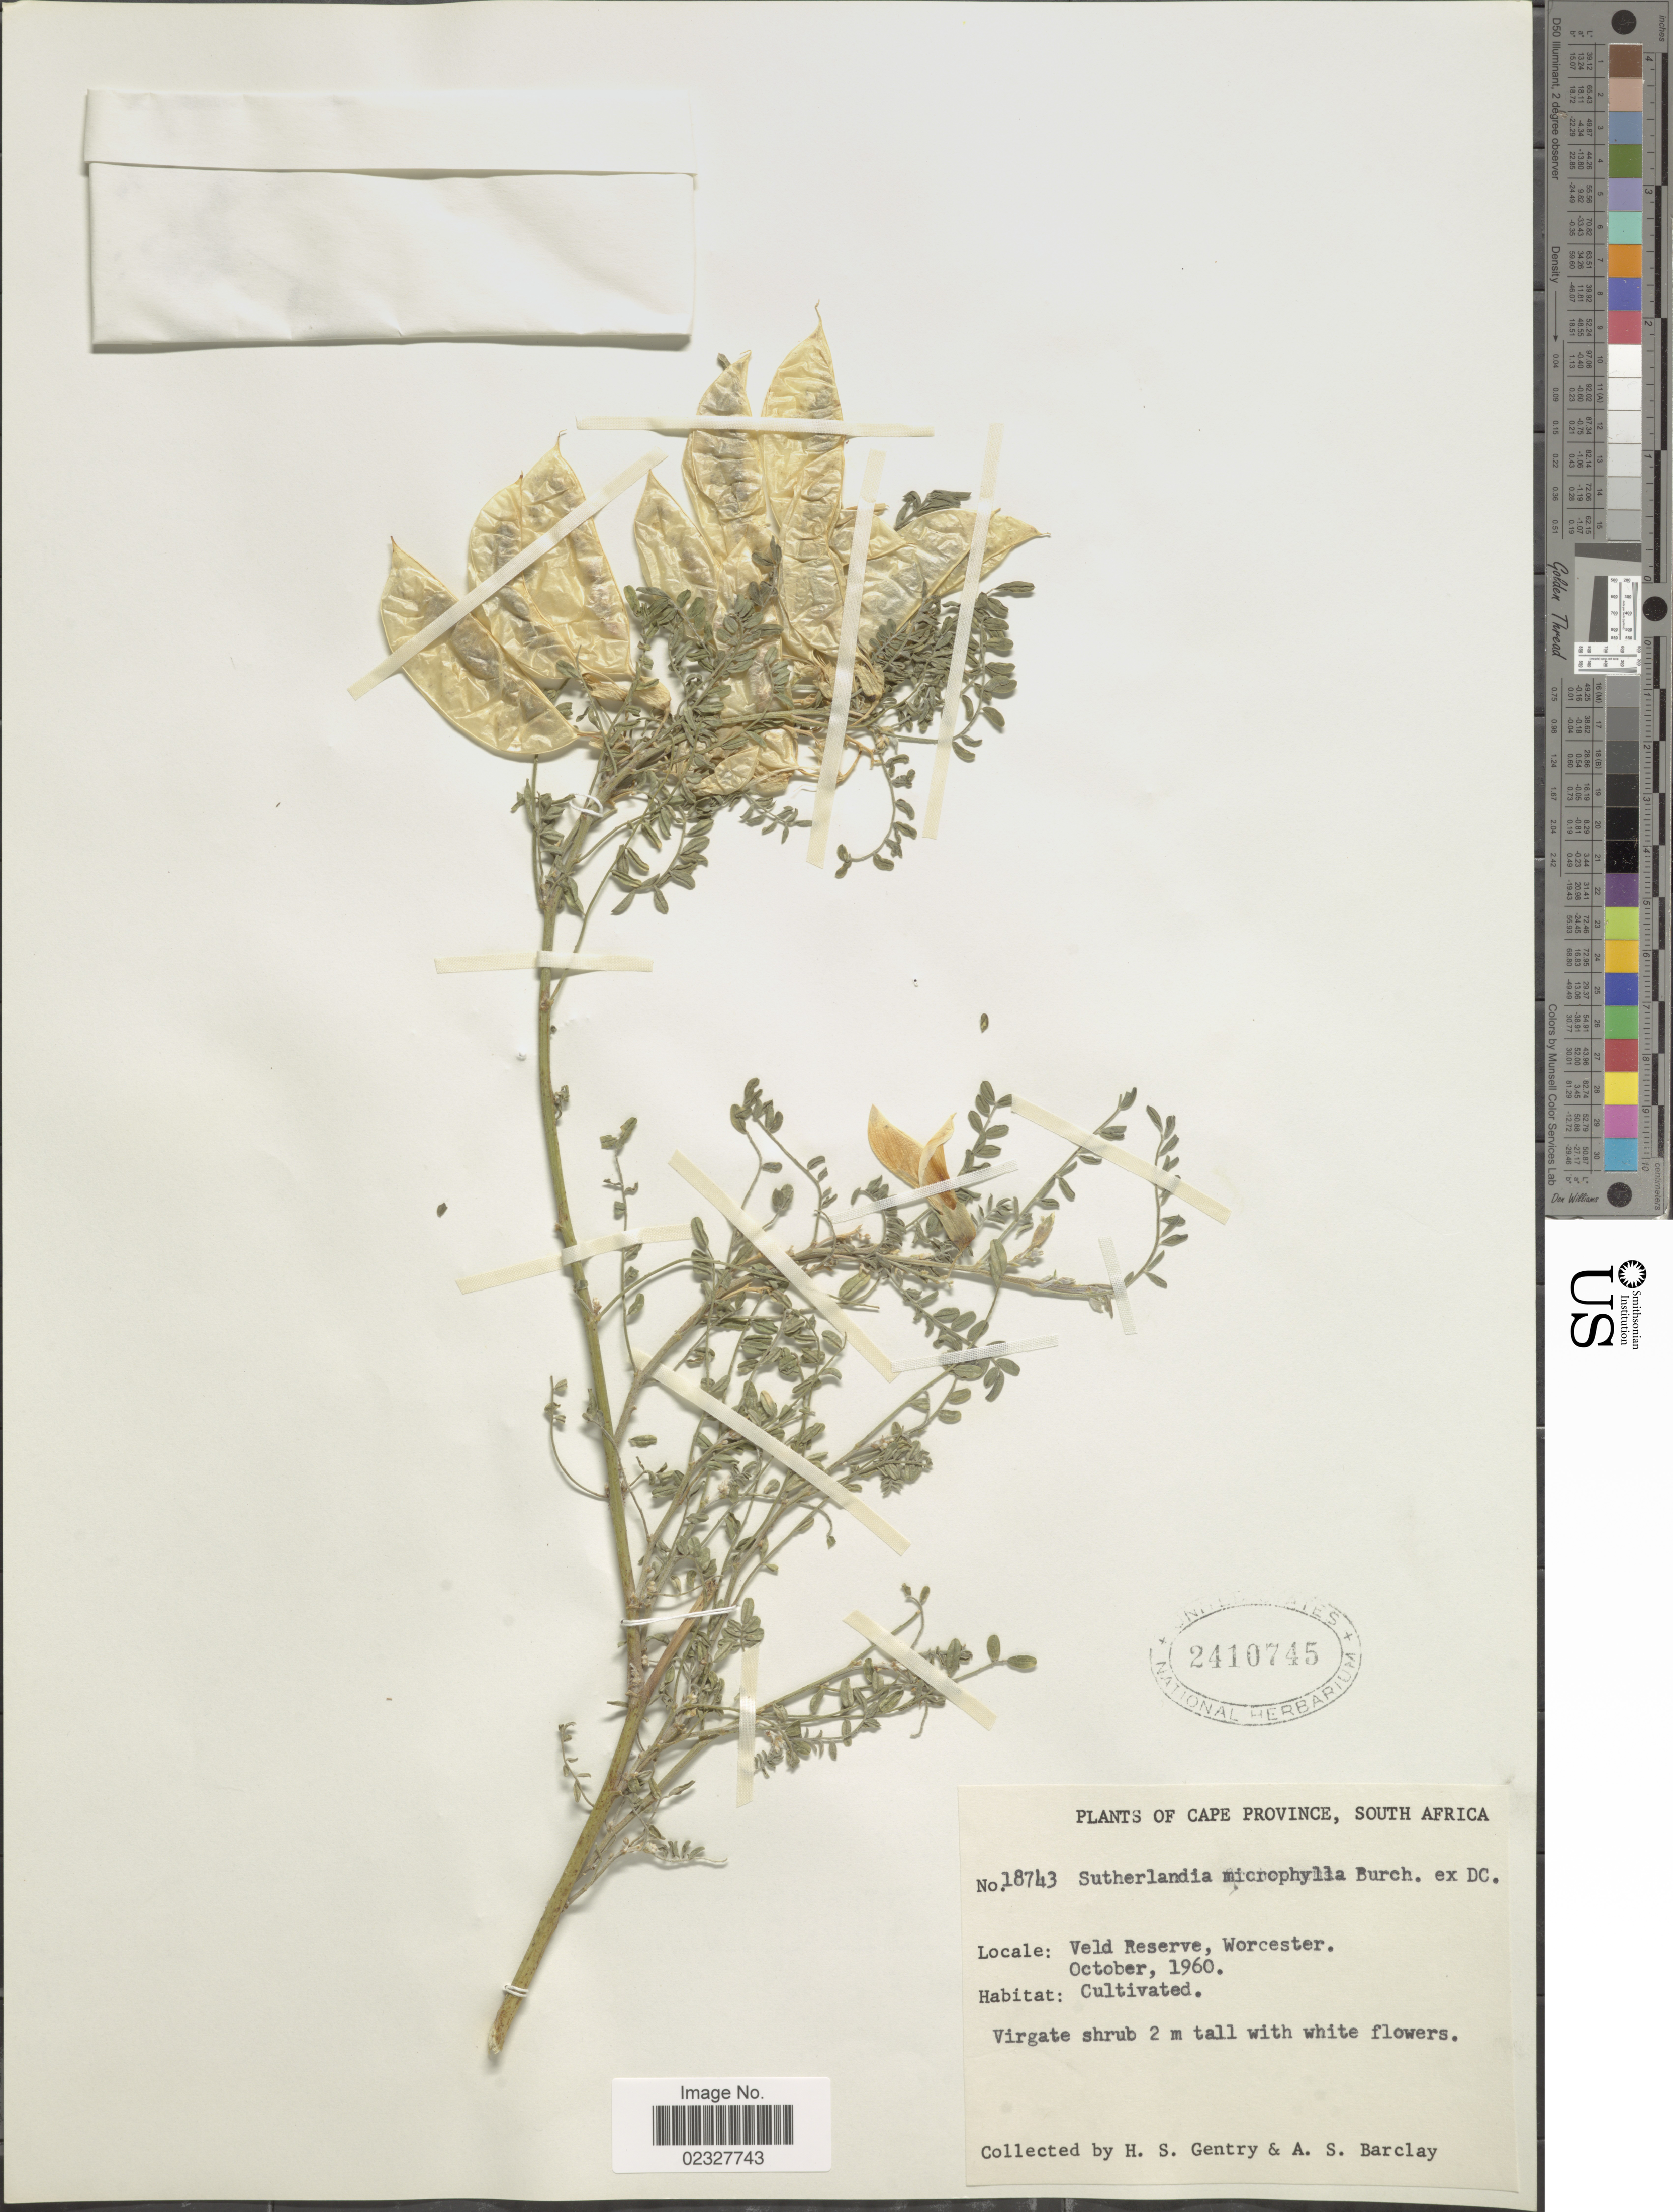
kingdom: Plantae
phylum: Tracheophyta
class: Magnoliopsida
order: Fabales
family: Fabaceae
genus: Sutherlandia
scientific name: Sutherlandia microphylla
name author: Burch. ex DC.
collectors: H. S. Gentry & A. S. Barclay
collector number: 18743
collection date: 1960-10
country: South Africa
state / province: Western Cape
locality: Cape Province, South Africa, Veld Reserve, Worcester.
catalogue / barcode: US 2410745